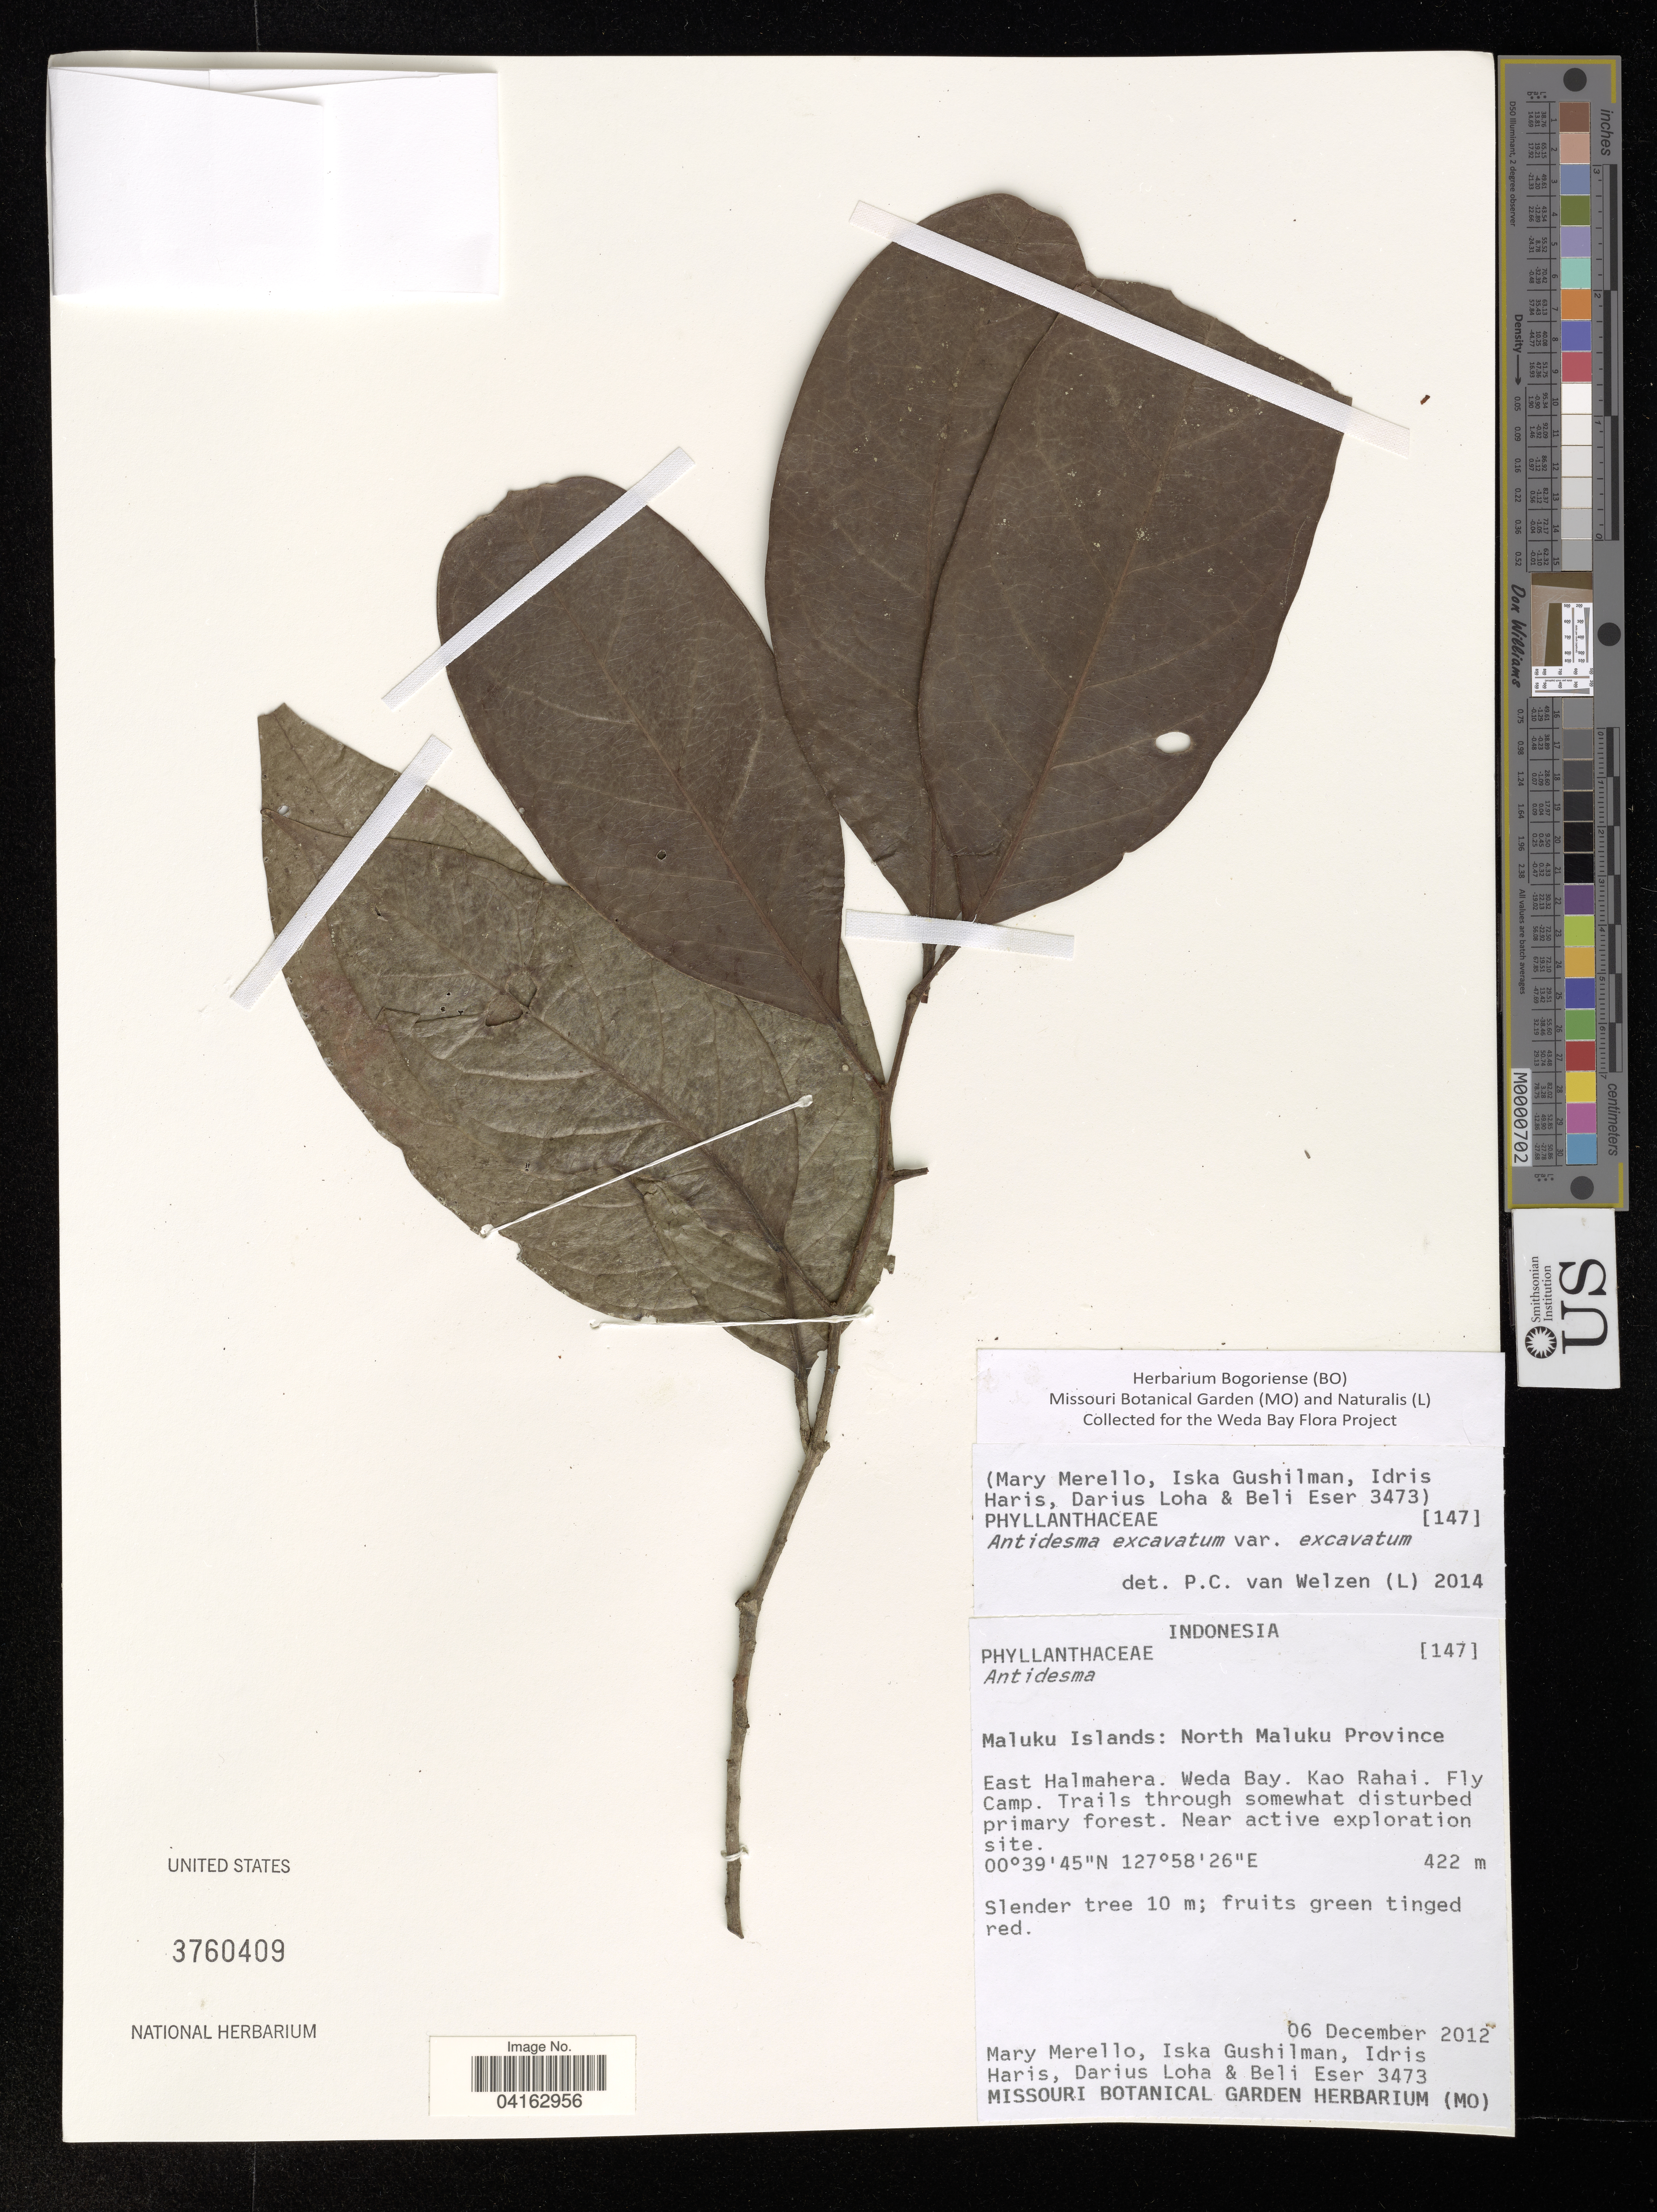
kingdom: Plantae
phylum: Tracheophyta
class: Magnoliopsida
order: Malpighiales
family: Phyllanthaceae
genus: Antidesma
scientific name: Antidesma excavatum var. excavatum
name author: Miq.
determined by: Welzen, P. C. van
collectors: M. Merello, I. Gushilman, I. Haris, D. Loha & B. Eser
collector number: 3473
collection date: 2012-12-06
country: Indonesia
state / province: Maluku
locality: Maluku Islands: North Maluku Province. East Halmahera. Weda Bay. Kao Rahai. Fly Camp. Trails through somewhat disturbed primary forest. Near active exploration site.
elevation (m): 422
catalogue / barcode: US 3760409